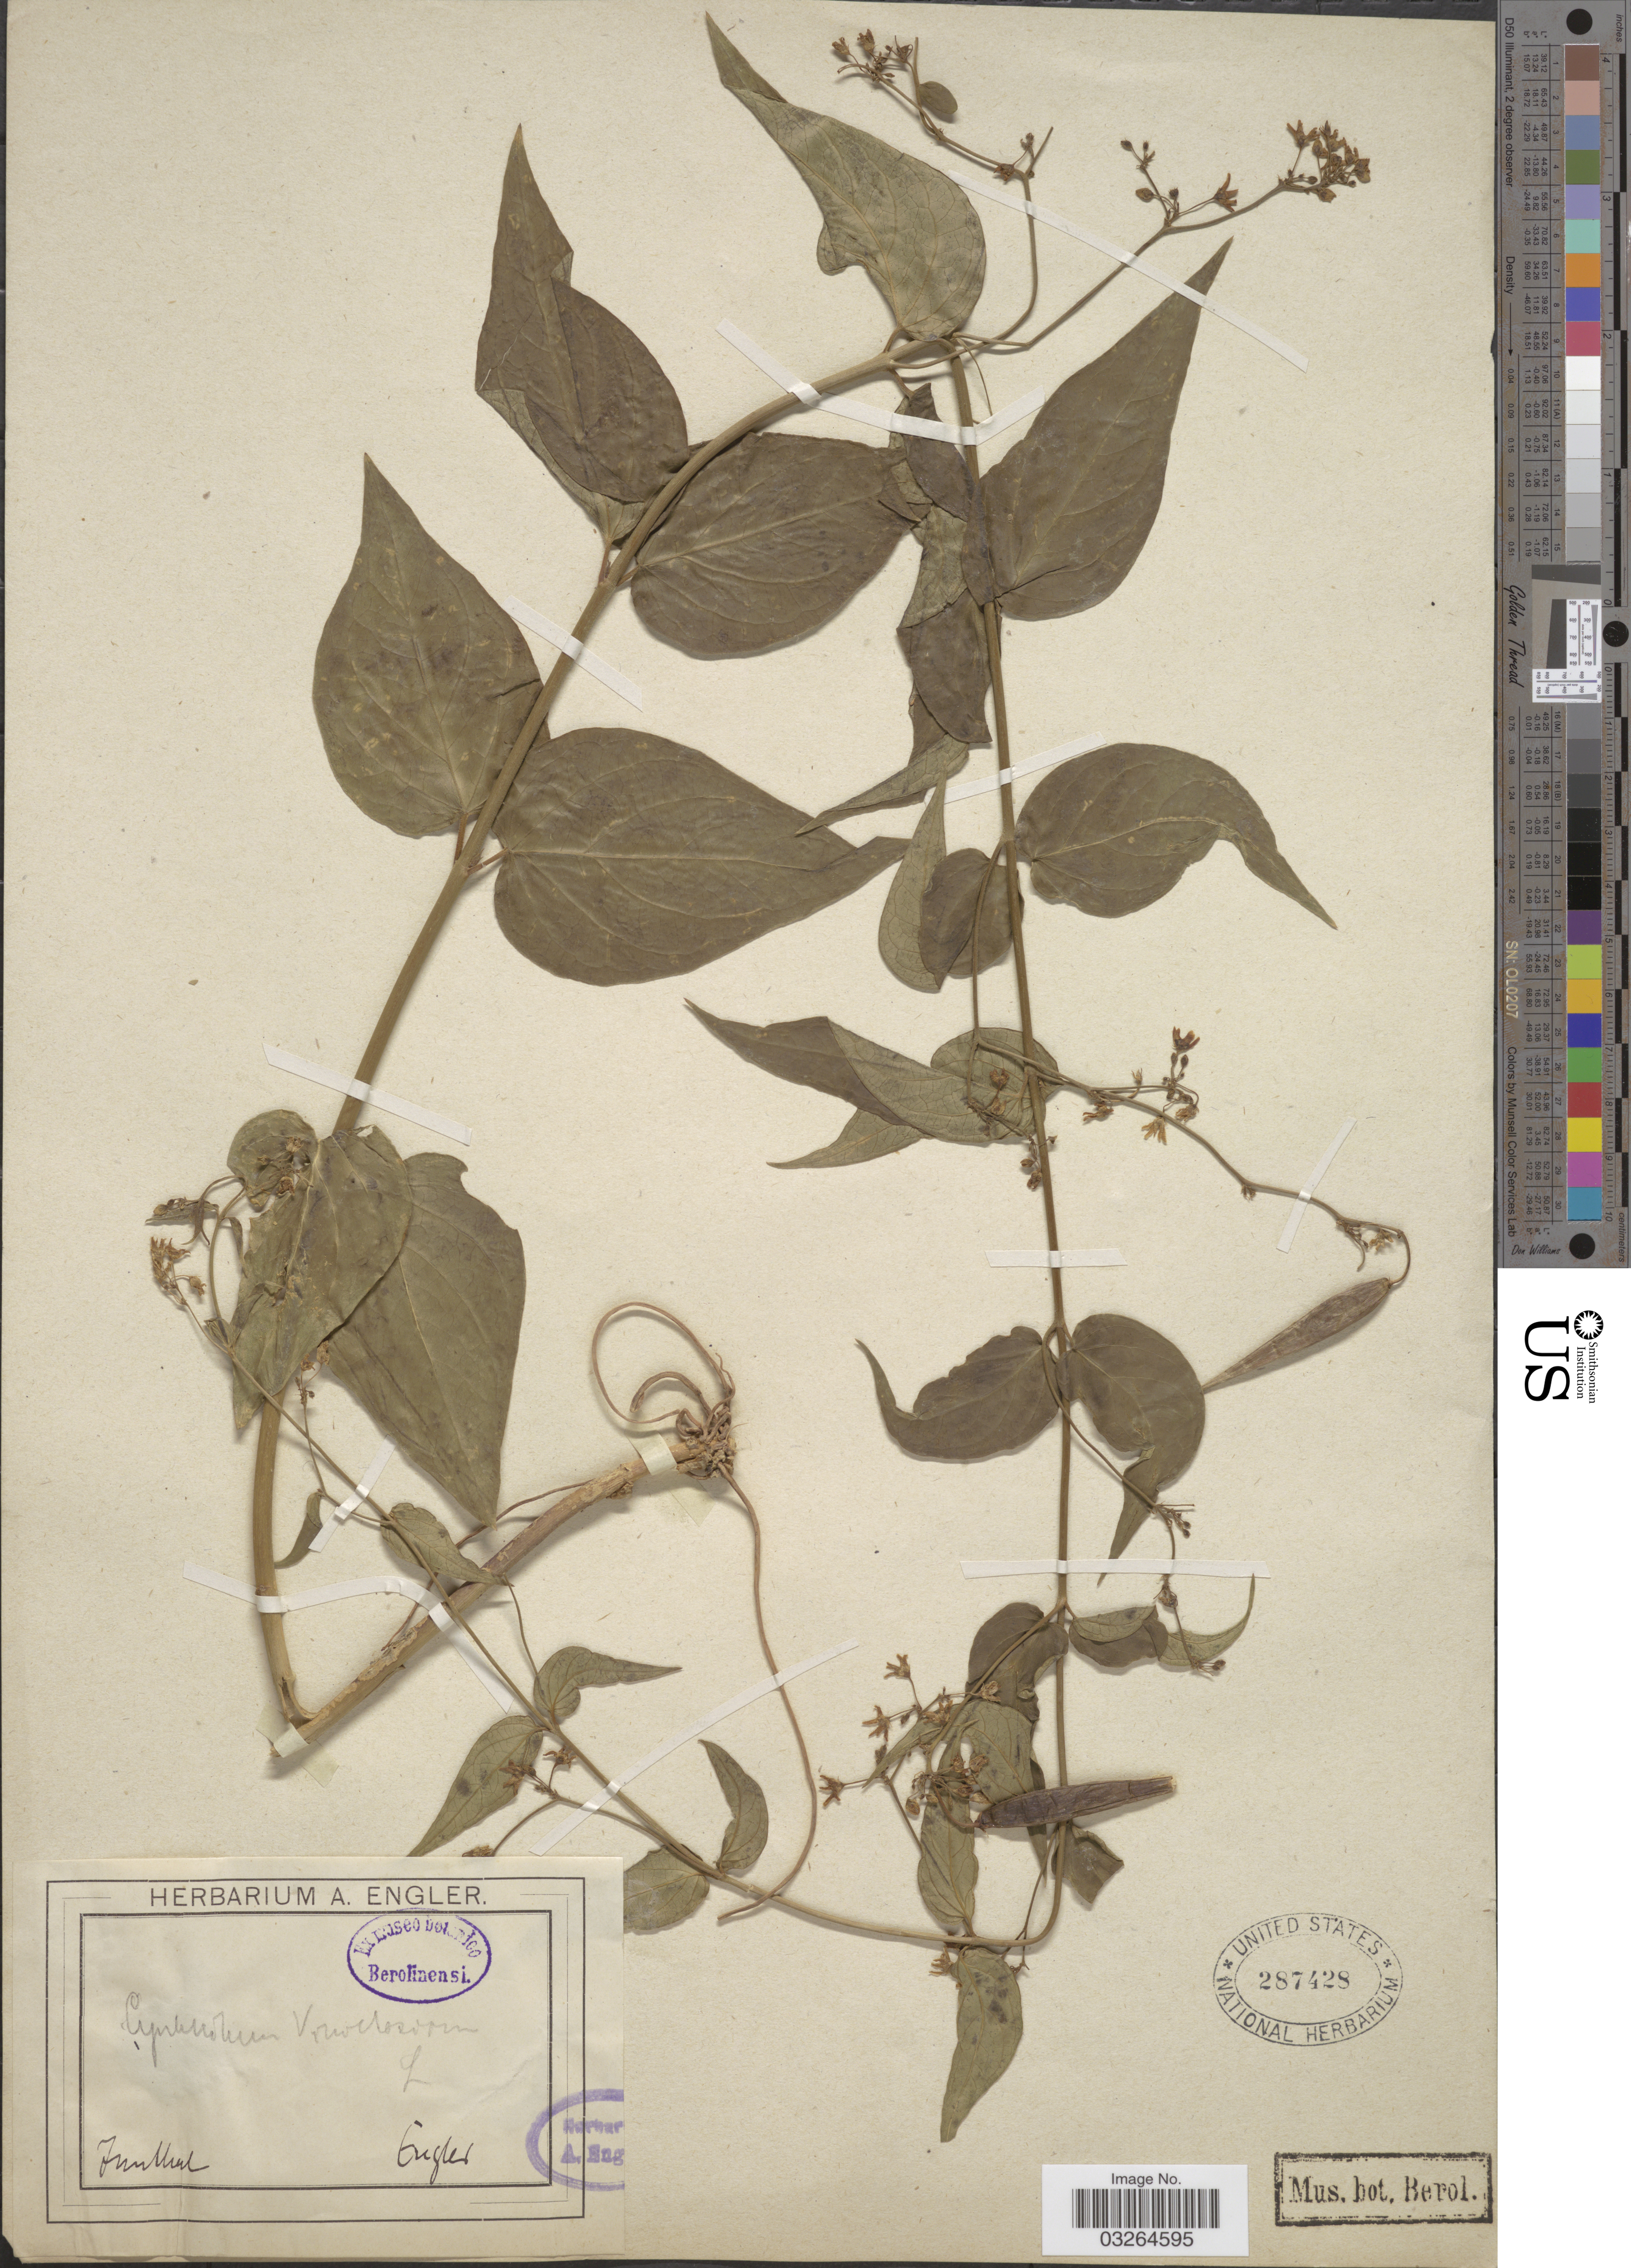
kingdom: Plantae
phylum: Tracheophyta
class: Magnoliopsida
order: Gentianales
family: Apocynaceae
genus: Cynanchum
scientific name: Cynanchum vincetoxicum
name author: Pers.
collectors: A. Engler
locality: [illegible text].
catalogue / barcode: US 287428